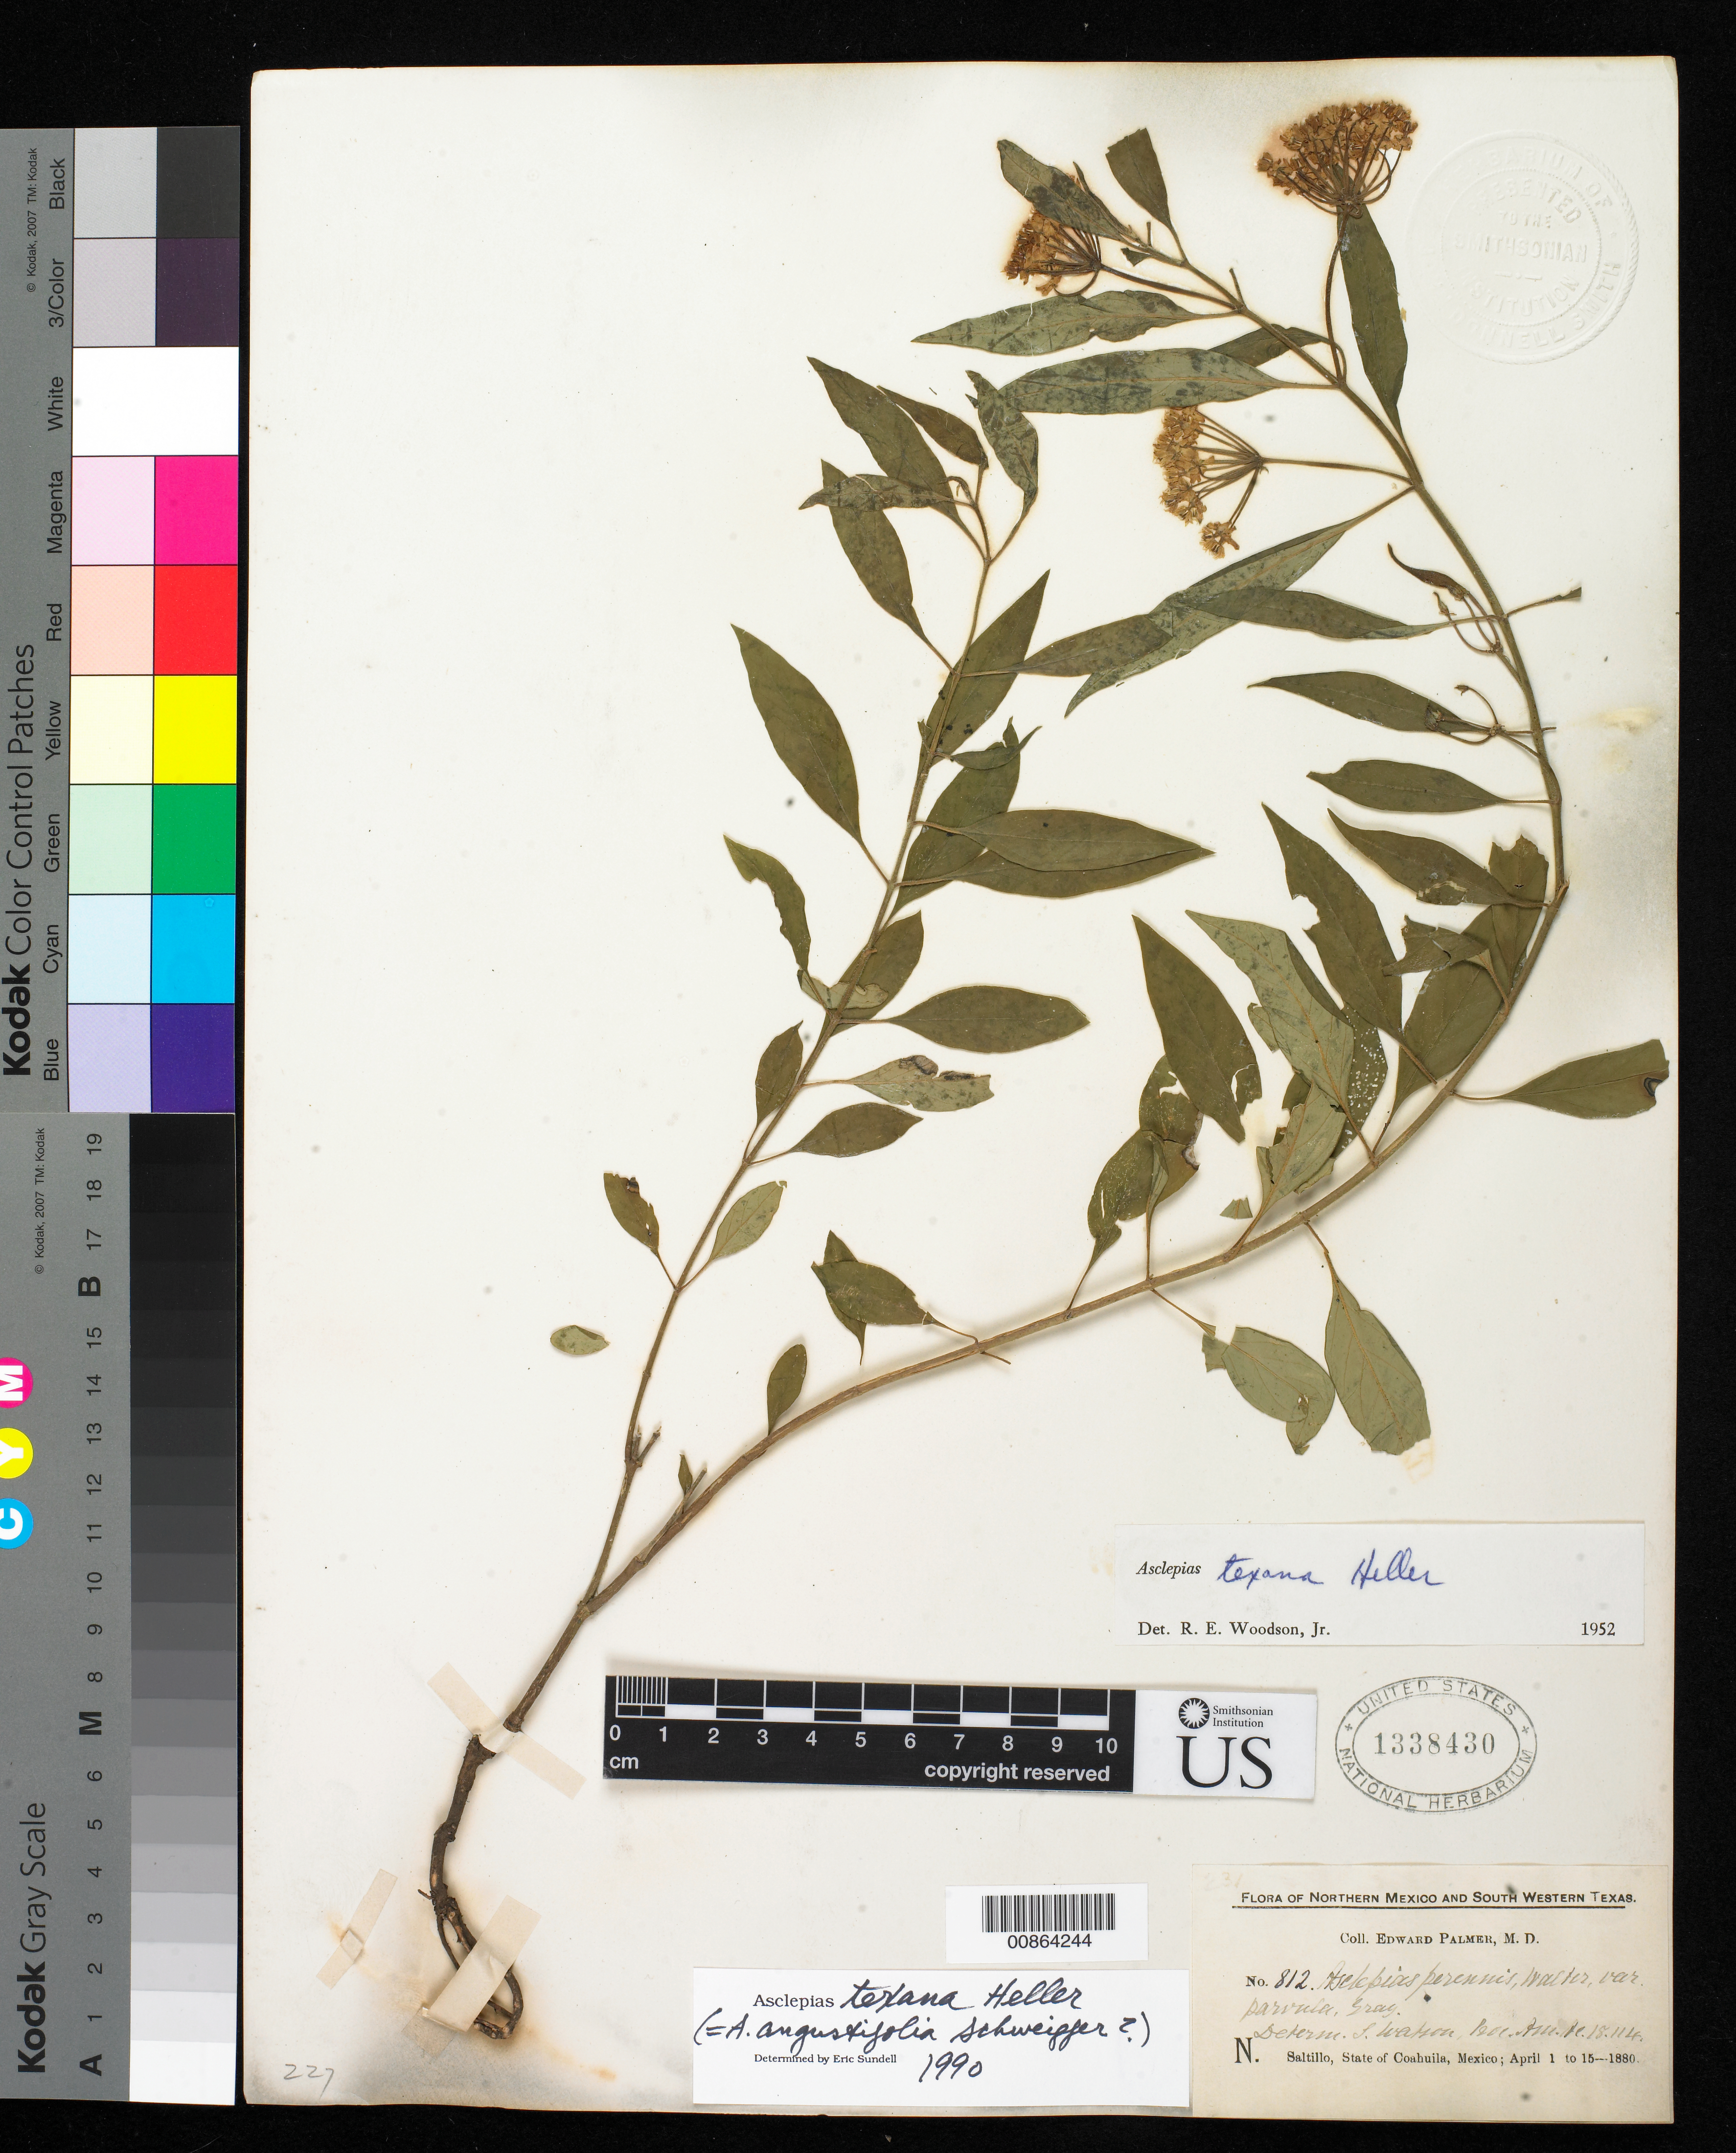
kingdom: Plantae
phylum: Tracheophyta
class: Magnoliopsida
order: Gentianales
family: Apocynaceae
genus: Asclepias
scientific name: Asclepias texana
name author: A. Heller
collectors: E. Palmer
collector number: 812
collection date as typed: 01 Apr 1880 to 15 Apr 1880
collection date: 1880-04-01/1880-04-15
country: Mexico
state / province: Coahuila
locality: N. Saltillo, Coahuila.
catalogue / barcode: US 1338430